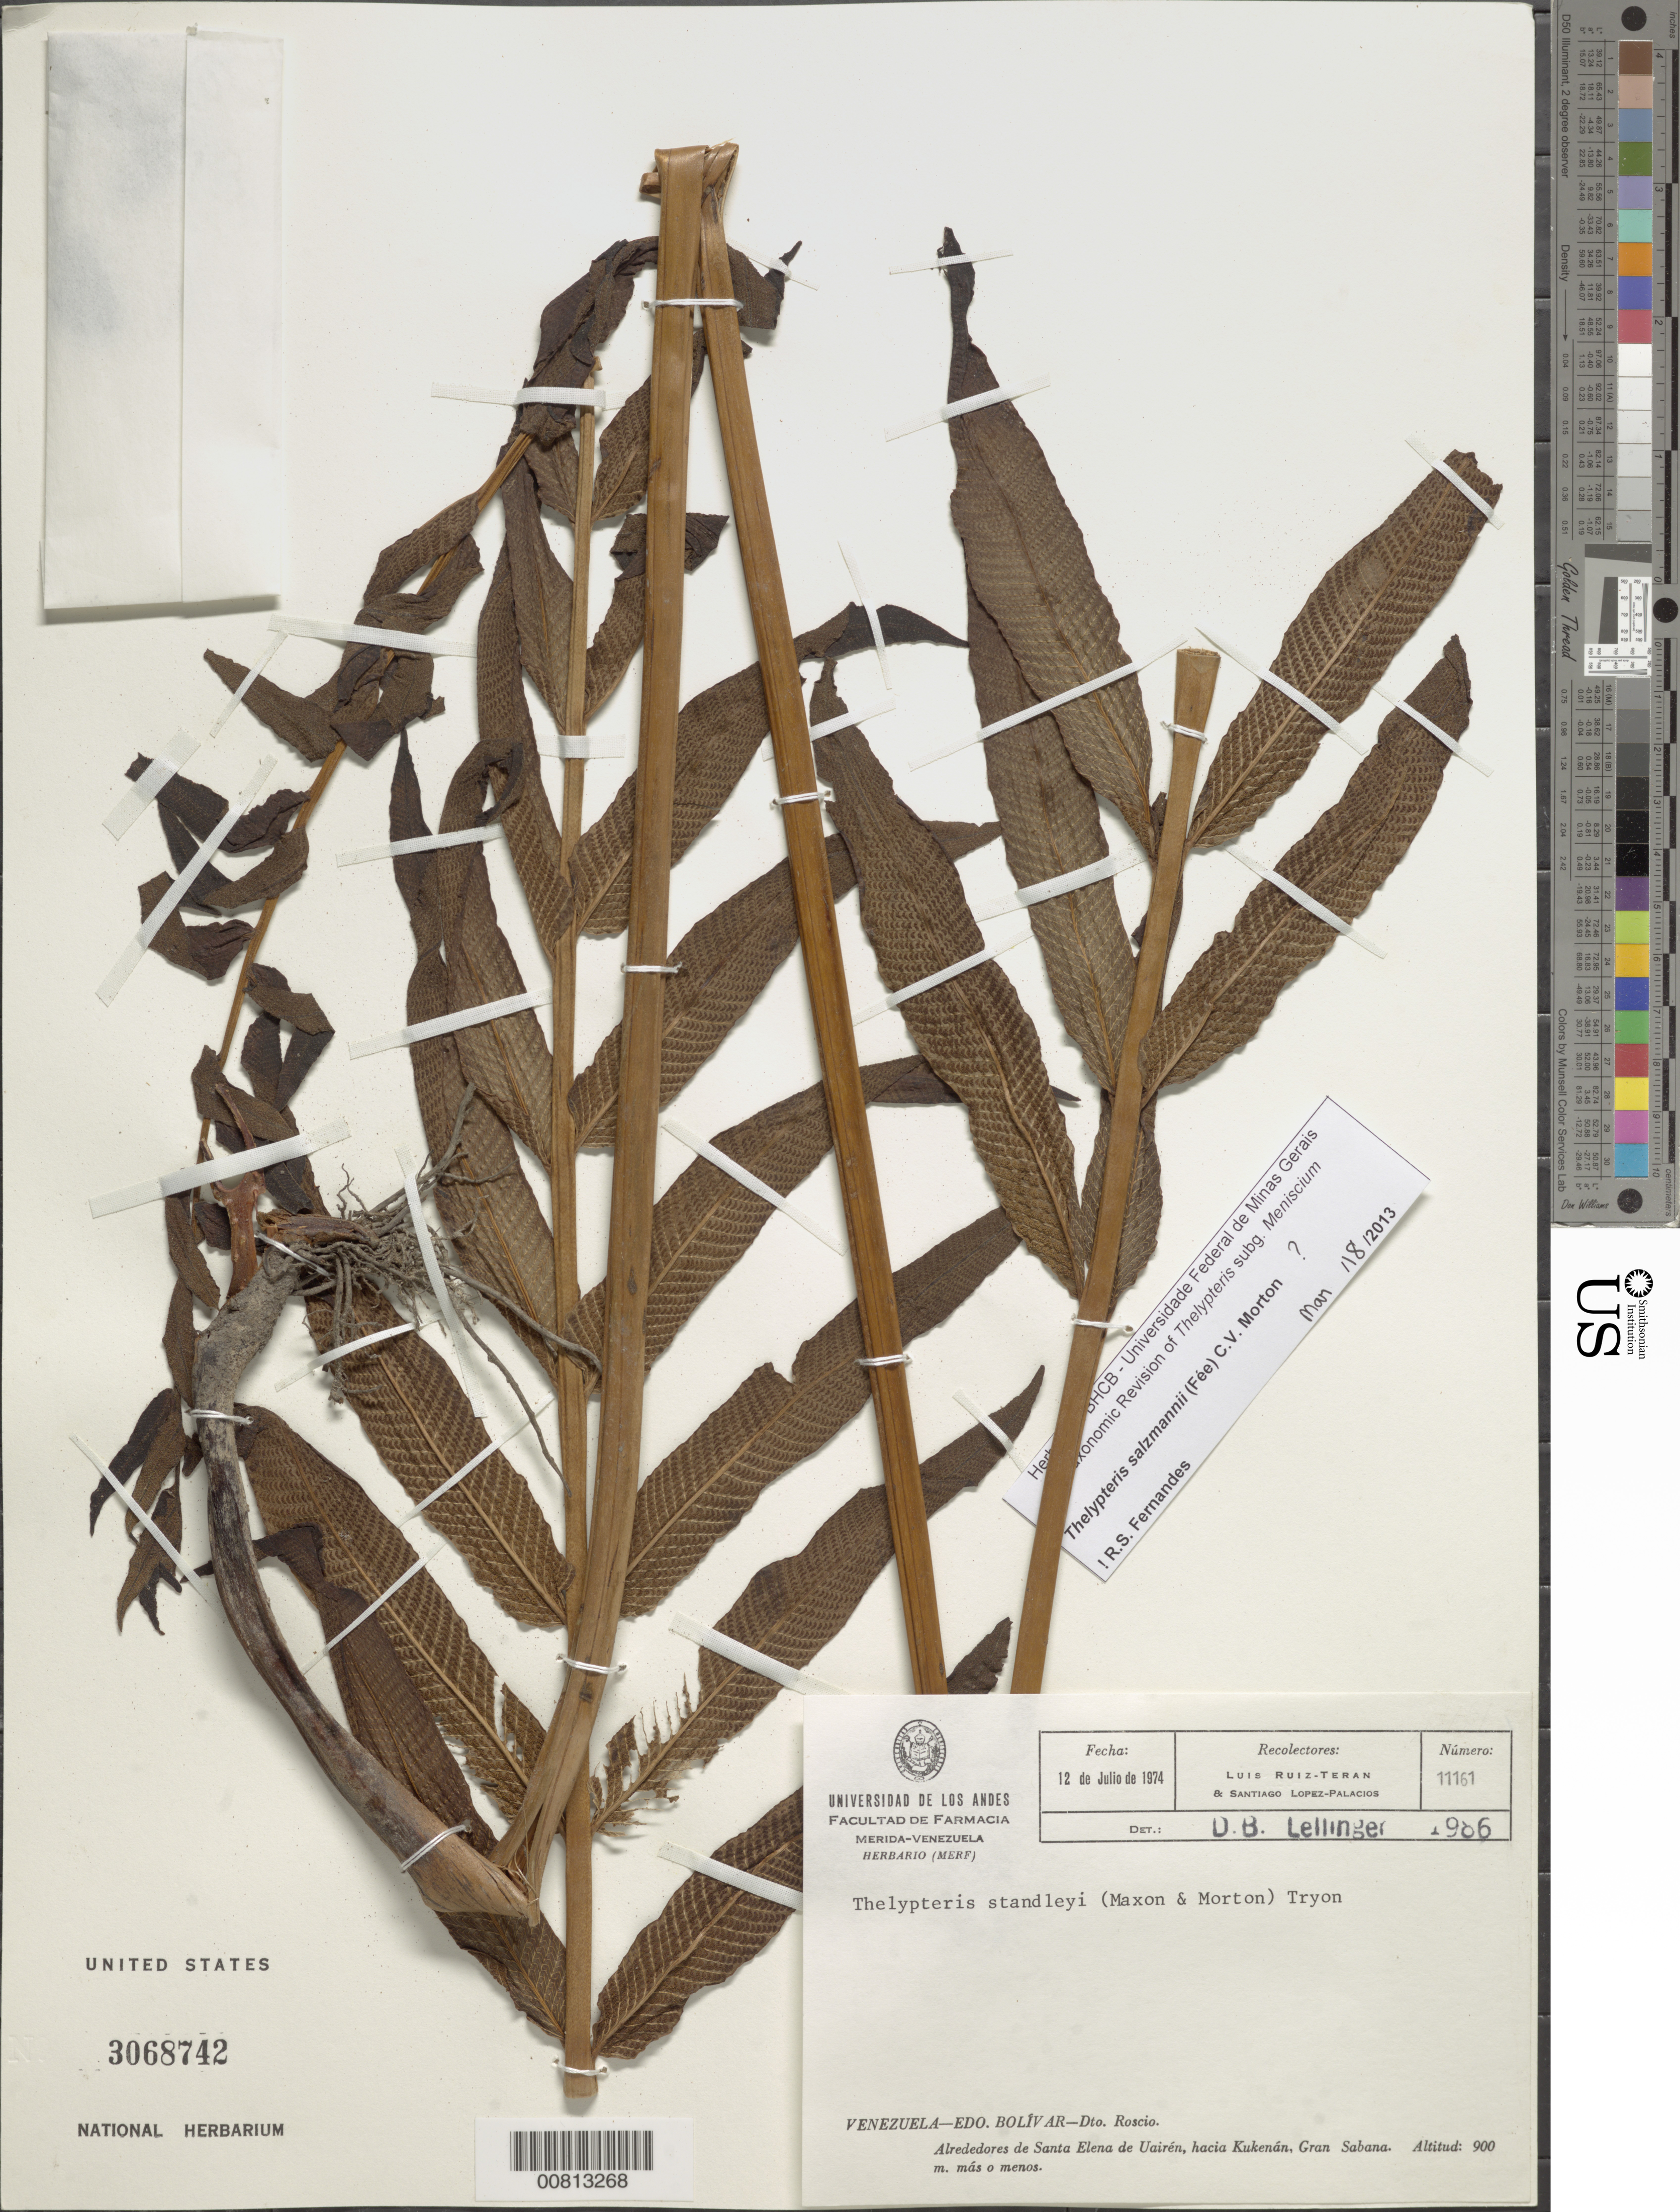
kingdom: Plantae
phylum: Tracheophyta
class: Polypodiopsida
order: Polypodiales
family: Thelypteridaceae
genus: Meniscium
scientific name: Meniscium standleyi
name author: (Maxon & C.V. Morton) Pic. Serm.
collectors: L. E. Ruíz-Terán & S. López-Palacios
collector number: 11161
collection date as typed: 12-Jul-74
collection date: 1974-07-12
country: Venezuela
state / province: Bolívar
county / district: Roscio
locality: Santa Elena de Uairen, hacia Kukenán, Gran Sabana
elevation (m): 900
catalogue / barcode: US 3068742